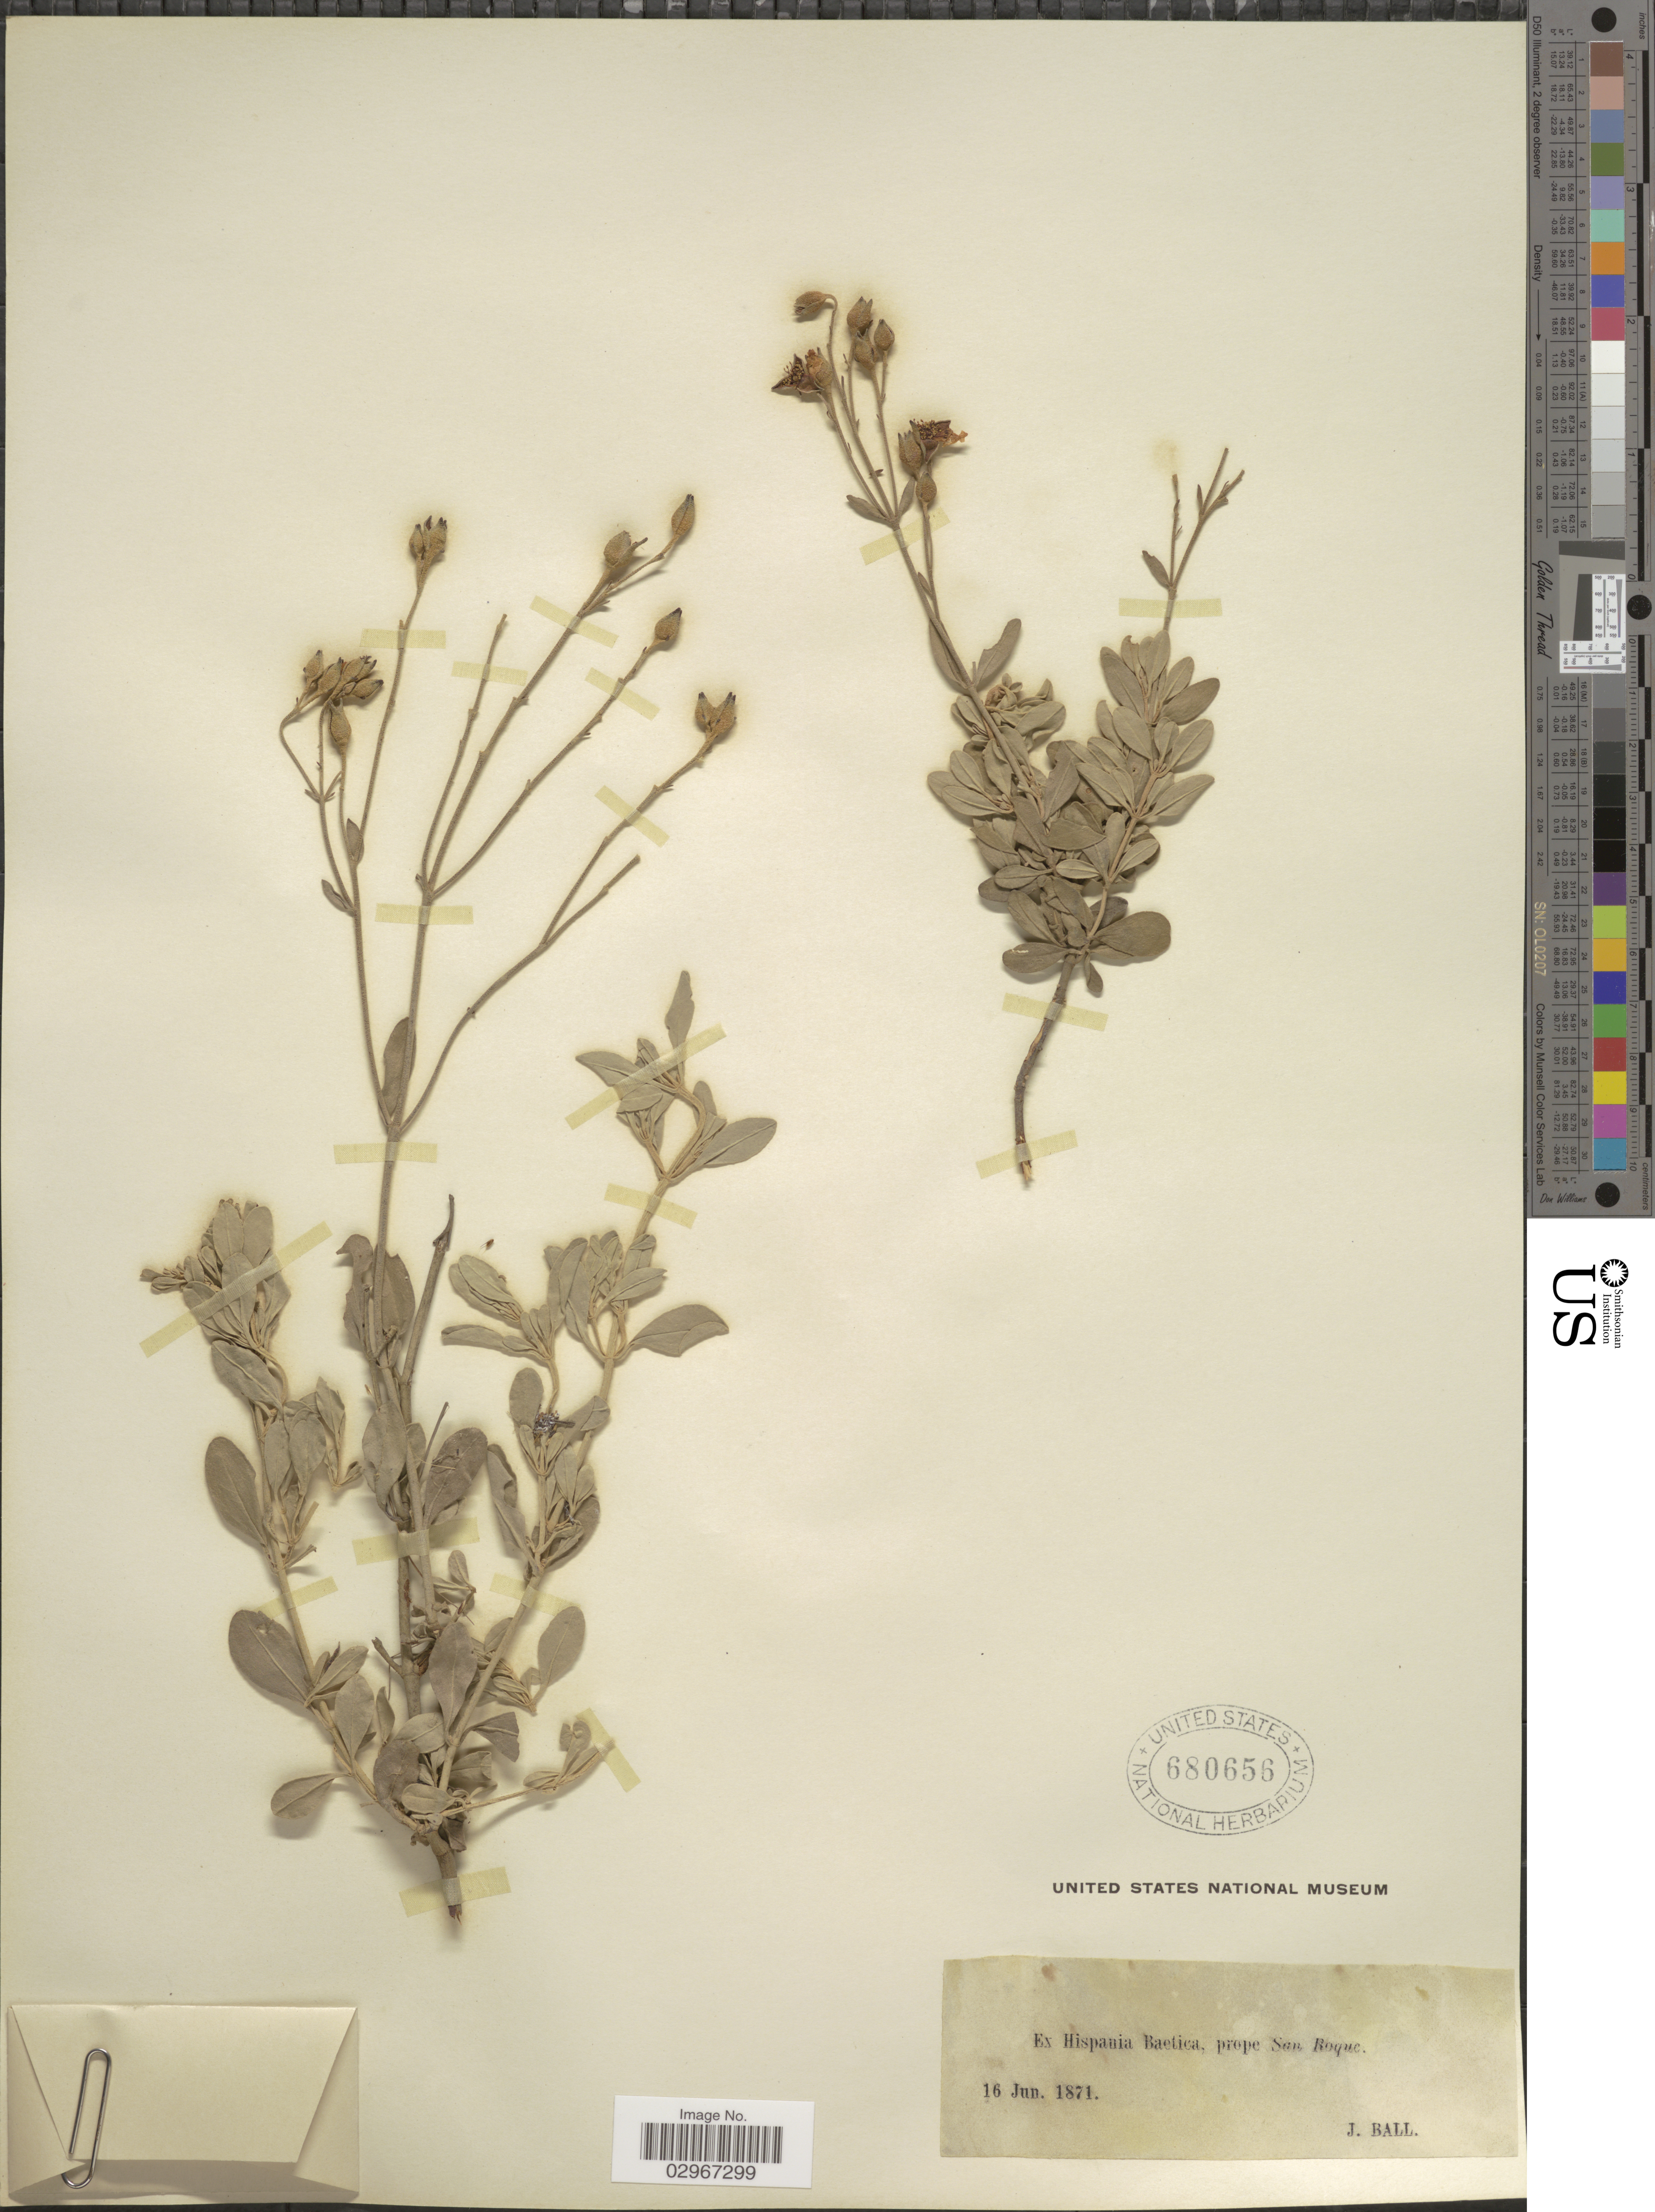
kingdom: Plantae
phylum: Tracheophyta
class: Magnoliopsida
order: Malvales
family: Cistaceae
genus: Helianthemum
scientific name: Helianthemum sp.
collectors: J. Ball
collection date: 1871-06-16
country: Spain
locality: Ex Hispania Baetica, prope San Roque.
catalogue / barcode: US 680656